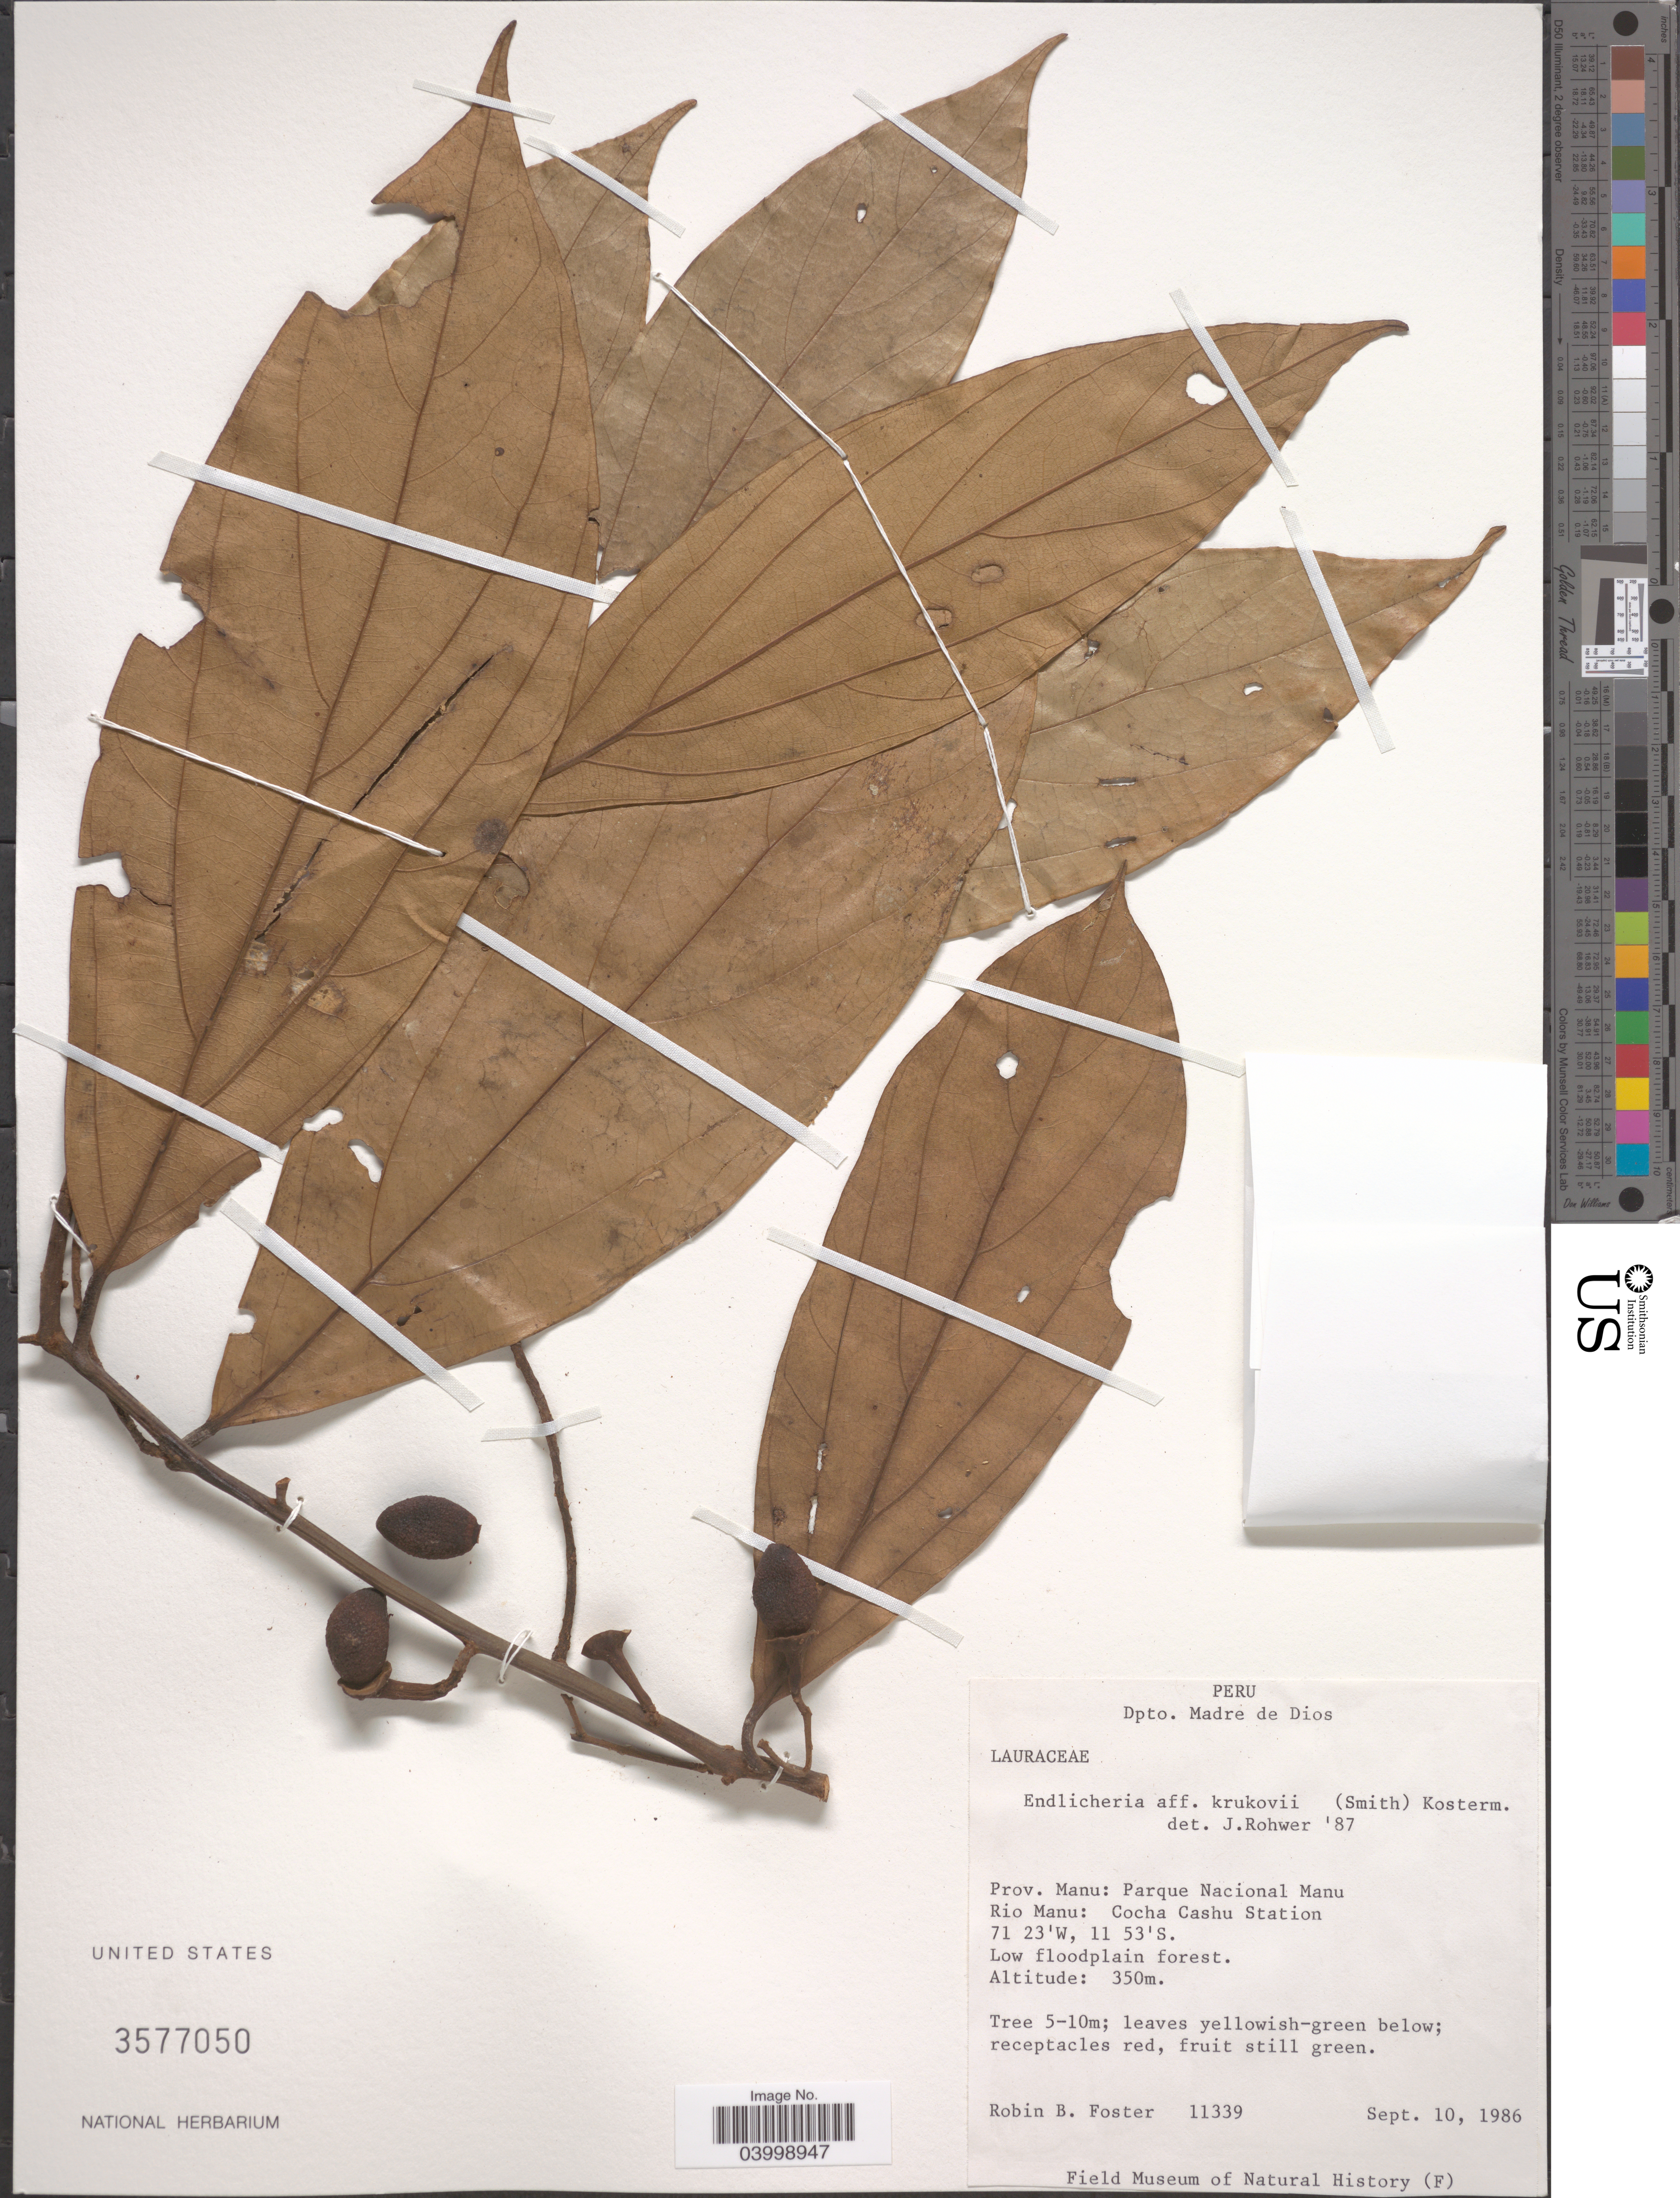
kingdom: Plantae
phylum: Tracheophyta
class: Magnoliopsida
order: Laurales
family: Lauraceae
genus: Endlicheria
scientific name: Endlicheria krukovii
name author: (A.C. Sm.) Kosterm.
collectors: R. B. Foster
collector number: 11339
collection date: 1986-09-10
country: Peru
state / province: Madre de Dios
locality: Dpto. Madre de Dios. Prov. Manu: Parque Nacional Manu. Rio Manu: Cocha Cashu Station.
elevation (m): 350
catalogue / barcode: US 3577050